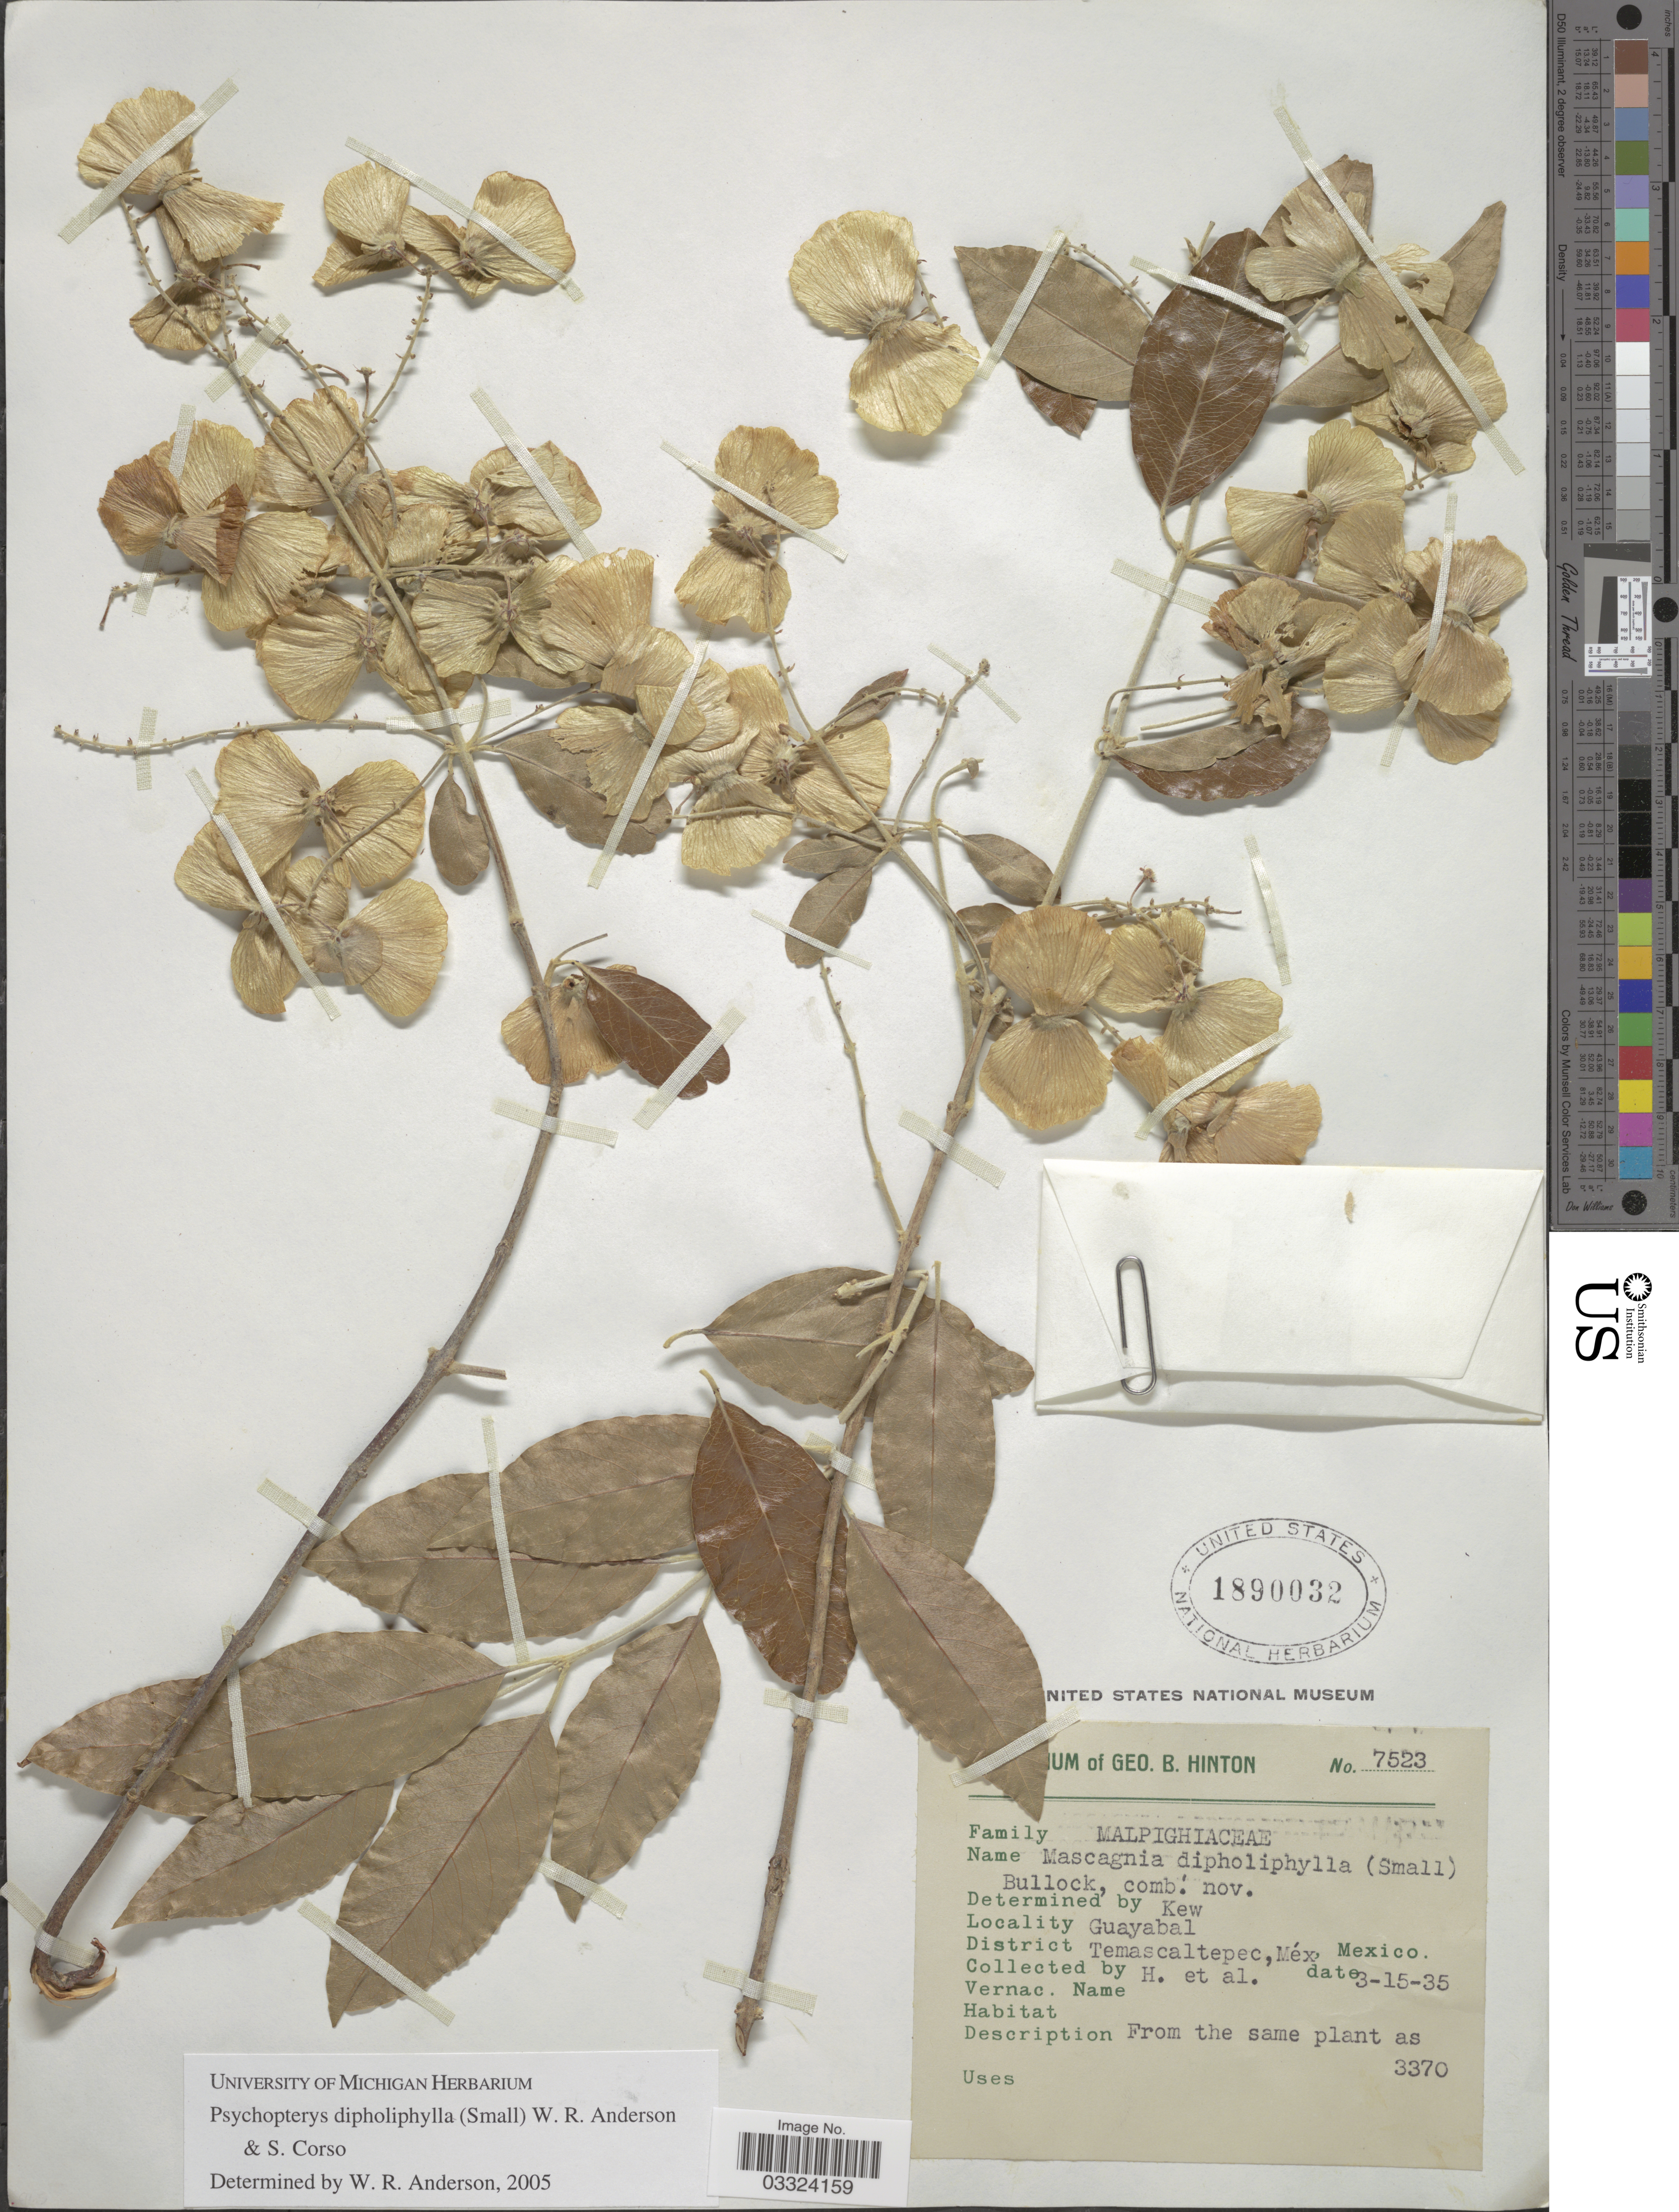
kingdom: Plantae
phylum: Tracheophyta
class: Magnoliopsida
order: Malpighiales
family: Malpighiaceae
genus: Psychopterys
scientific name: Psychopterys dipholiphylla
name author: (Small) W.R. Anderson & Corso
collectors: G. B. Hinton & et al.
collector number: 7523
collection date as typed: Transcribed d/m/y: 15/3/35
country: Mexico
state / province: México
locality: Guayabal. District Temascaltepec.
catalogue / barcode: US 1890032